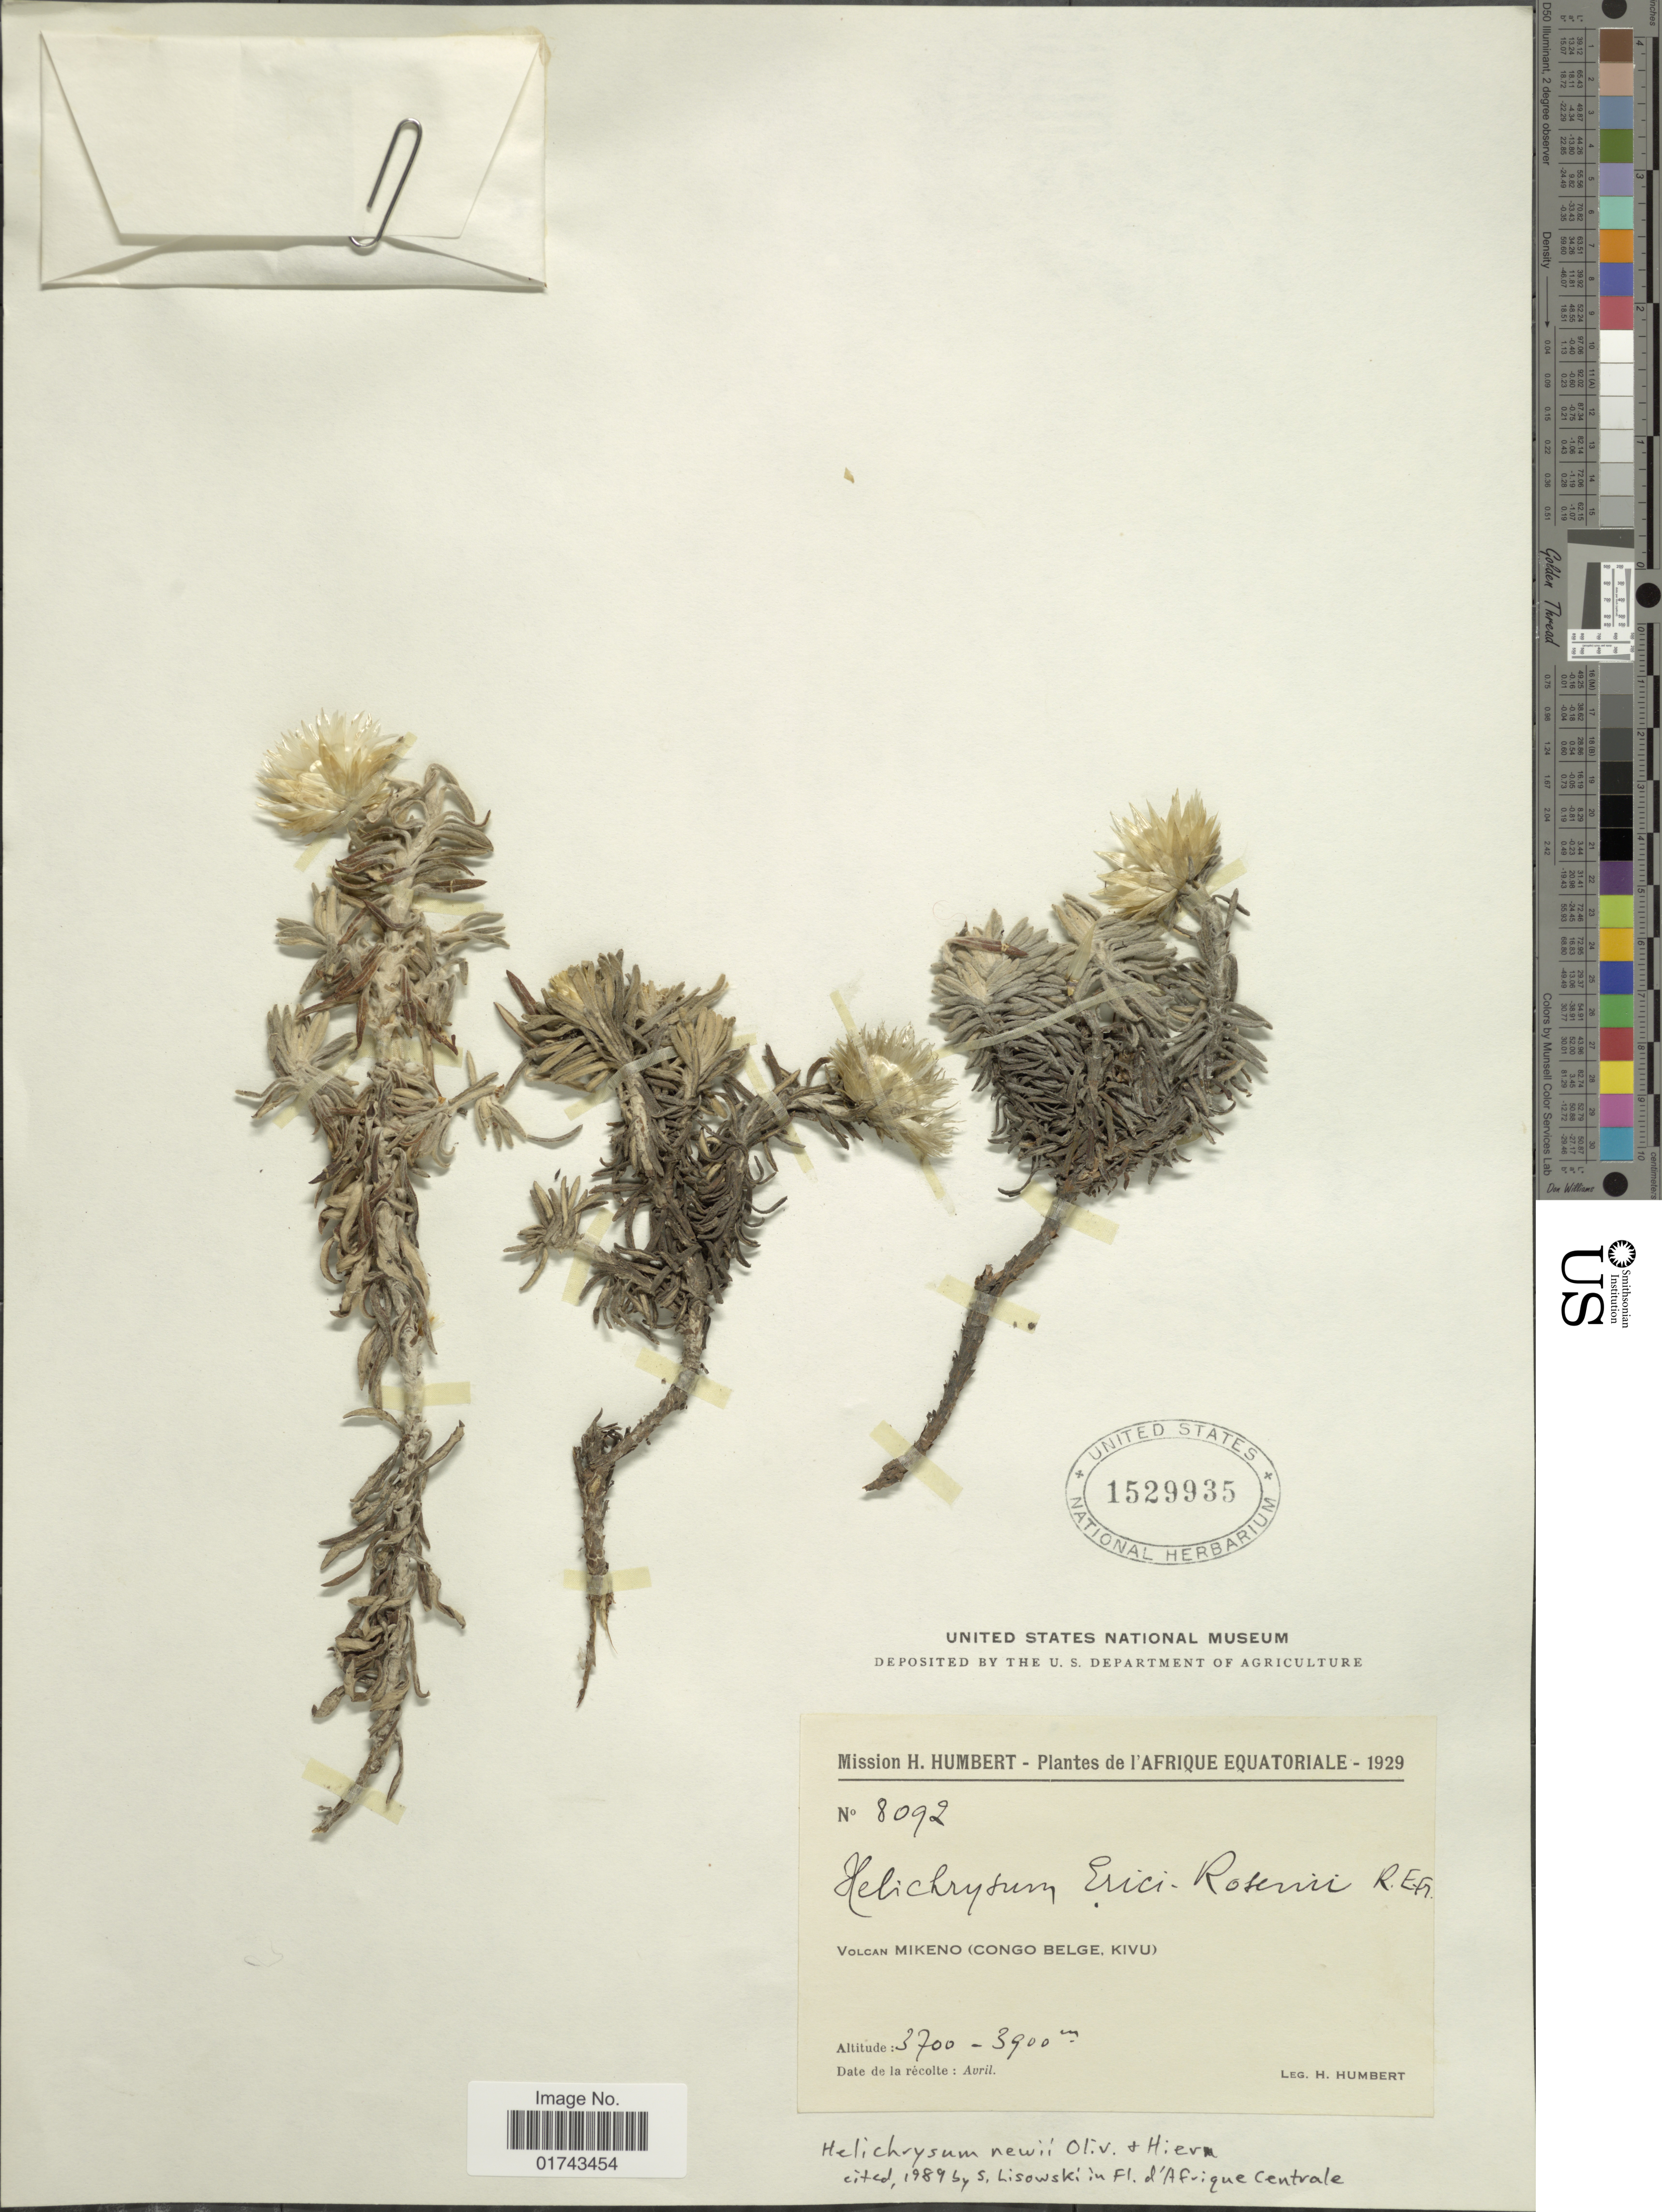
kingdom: Plantae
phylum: Tracheophyta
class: Magnoliopsida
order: Asterales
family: Asteraceae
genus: Helichrysum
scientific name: Helichrysum newii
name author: Oliv. & Hiern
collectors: H. Humbert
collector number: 8092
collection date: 1929-04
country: Congo, Democratic Republic of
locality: Afrique Equatoriale, Voclan Mikeno( Congo Belge, Kivu)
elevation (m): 3700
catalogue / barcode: US 1529935